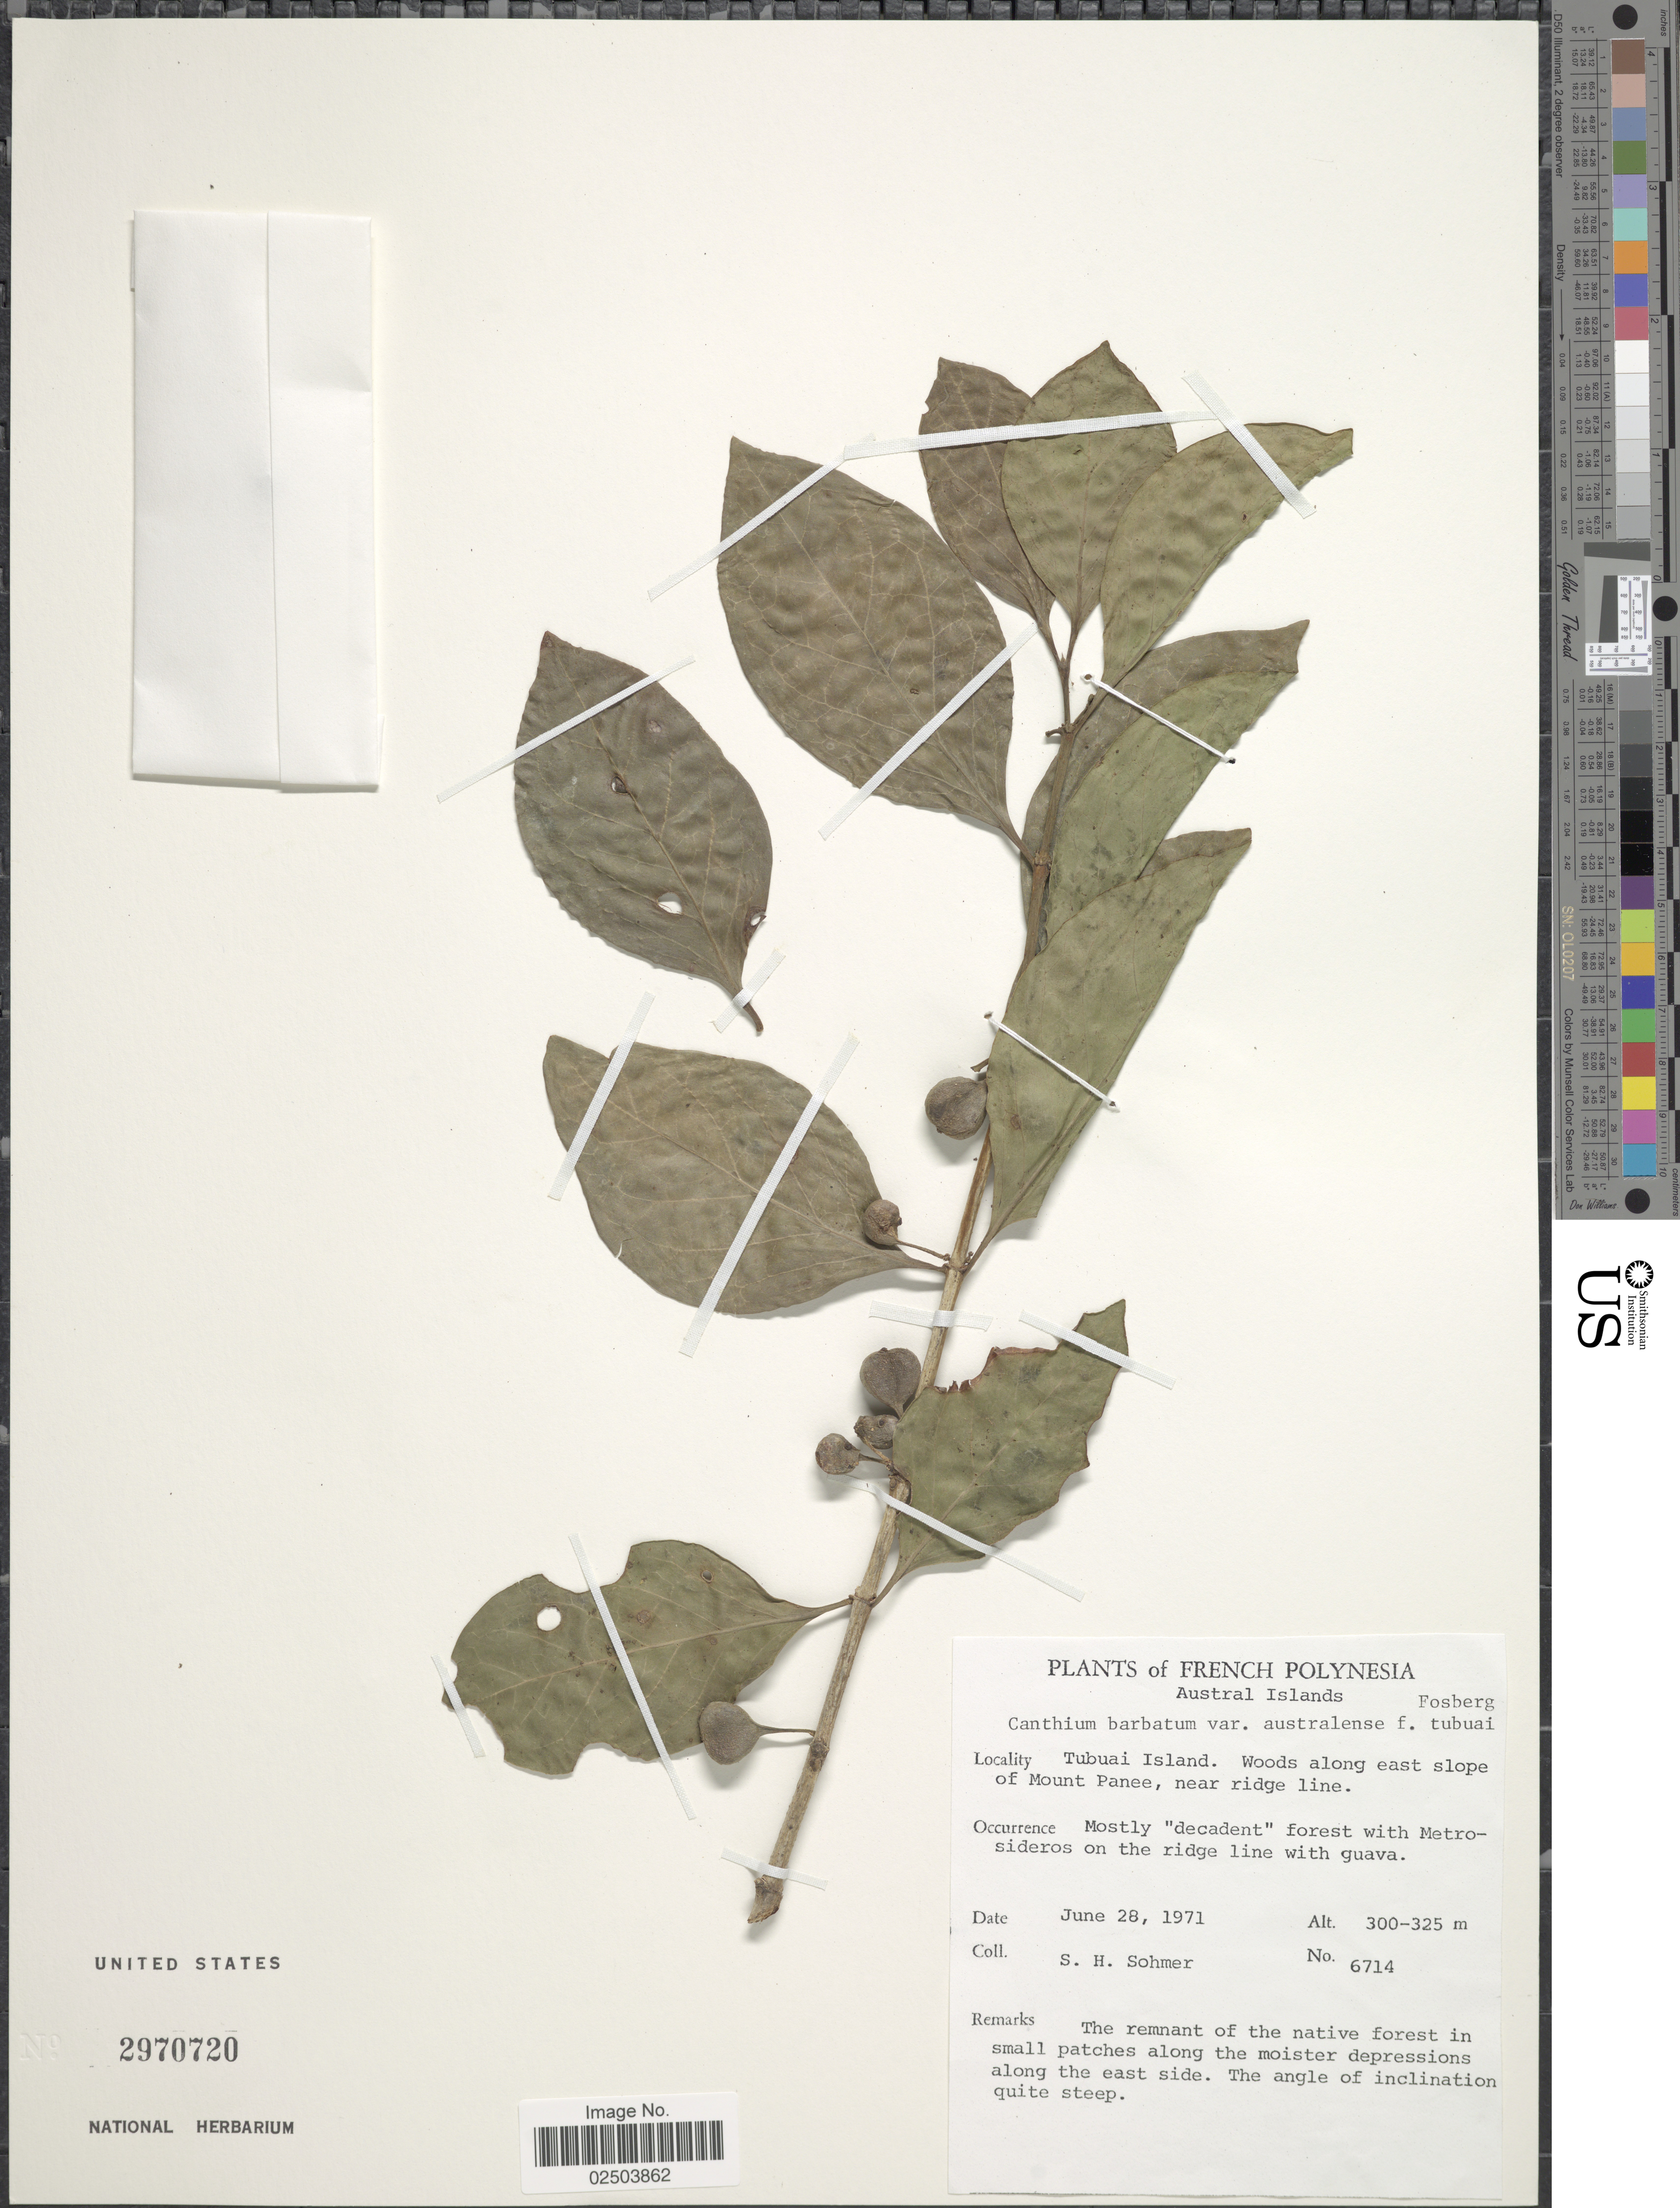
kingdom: Plantae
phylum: Tracheophyta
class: Magnoliopsida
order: Gentianales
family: Rubiaceae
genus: Cyclophyllum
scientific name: Cyclophyllum barbatum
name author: (G. Forst.) N. Hallé & J. Florence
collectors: S. H. Sohmer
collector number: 6714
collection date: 1971-06-28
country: French Polynesia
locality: Austral Islands. Tubuai Island. Woods along east slope of Mount Panee, near ridge line.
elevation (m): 300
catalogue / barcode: US 2970720